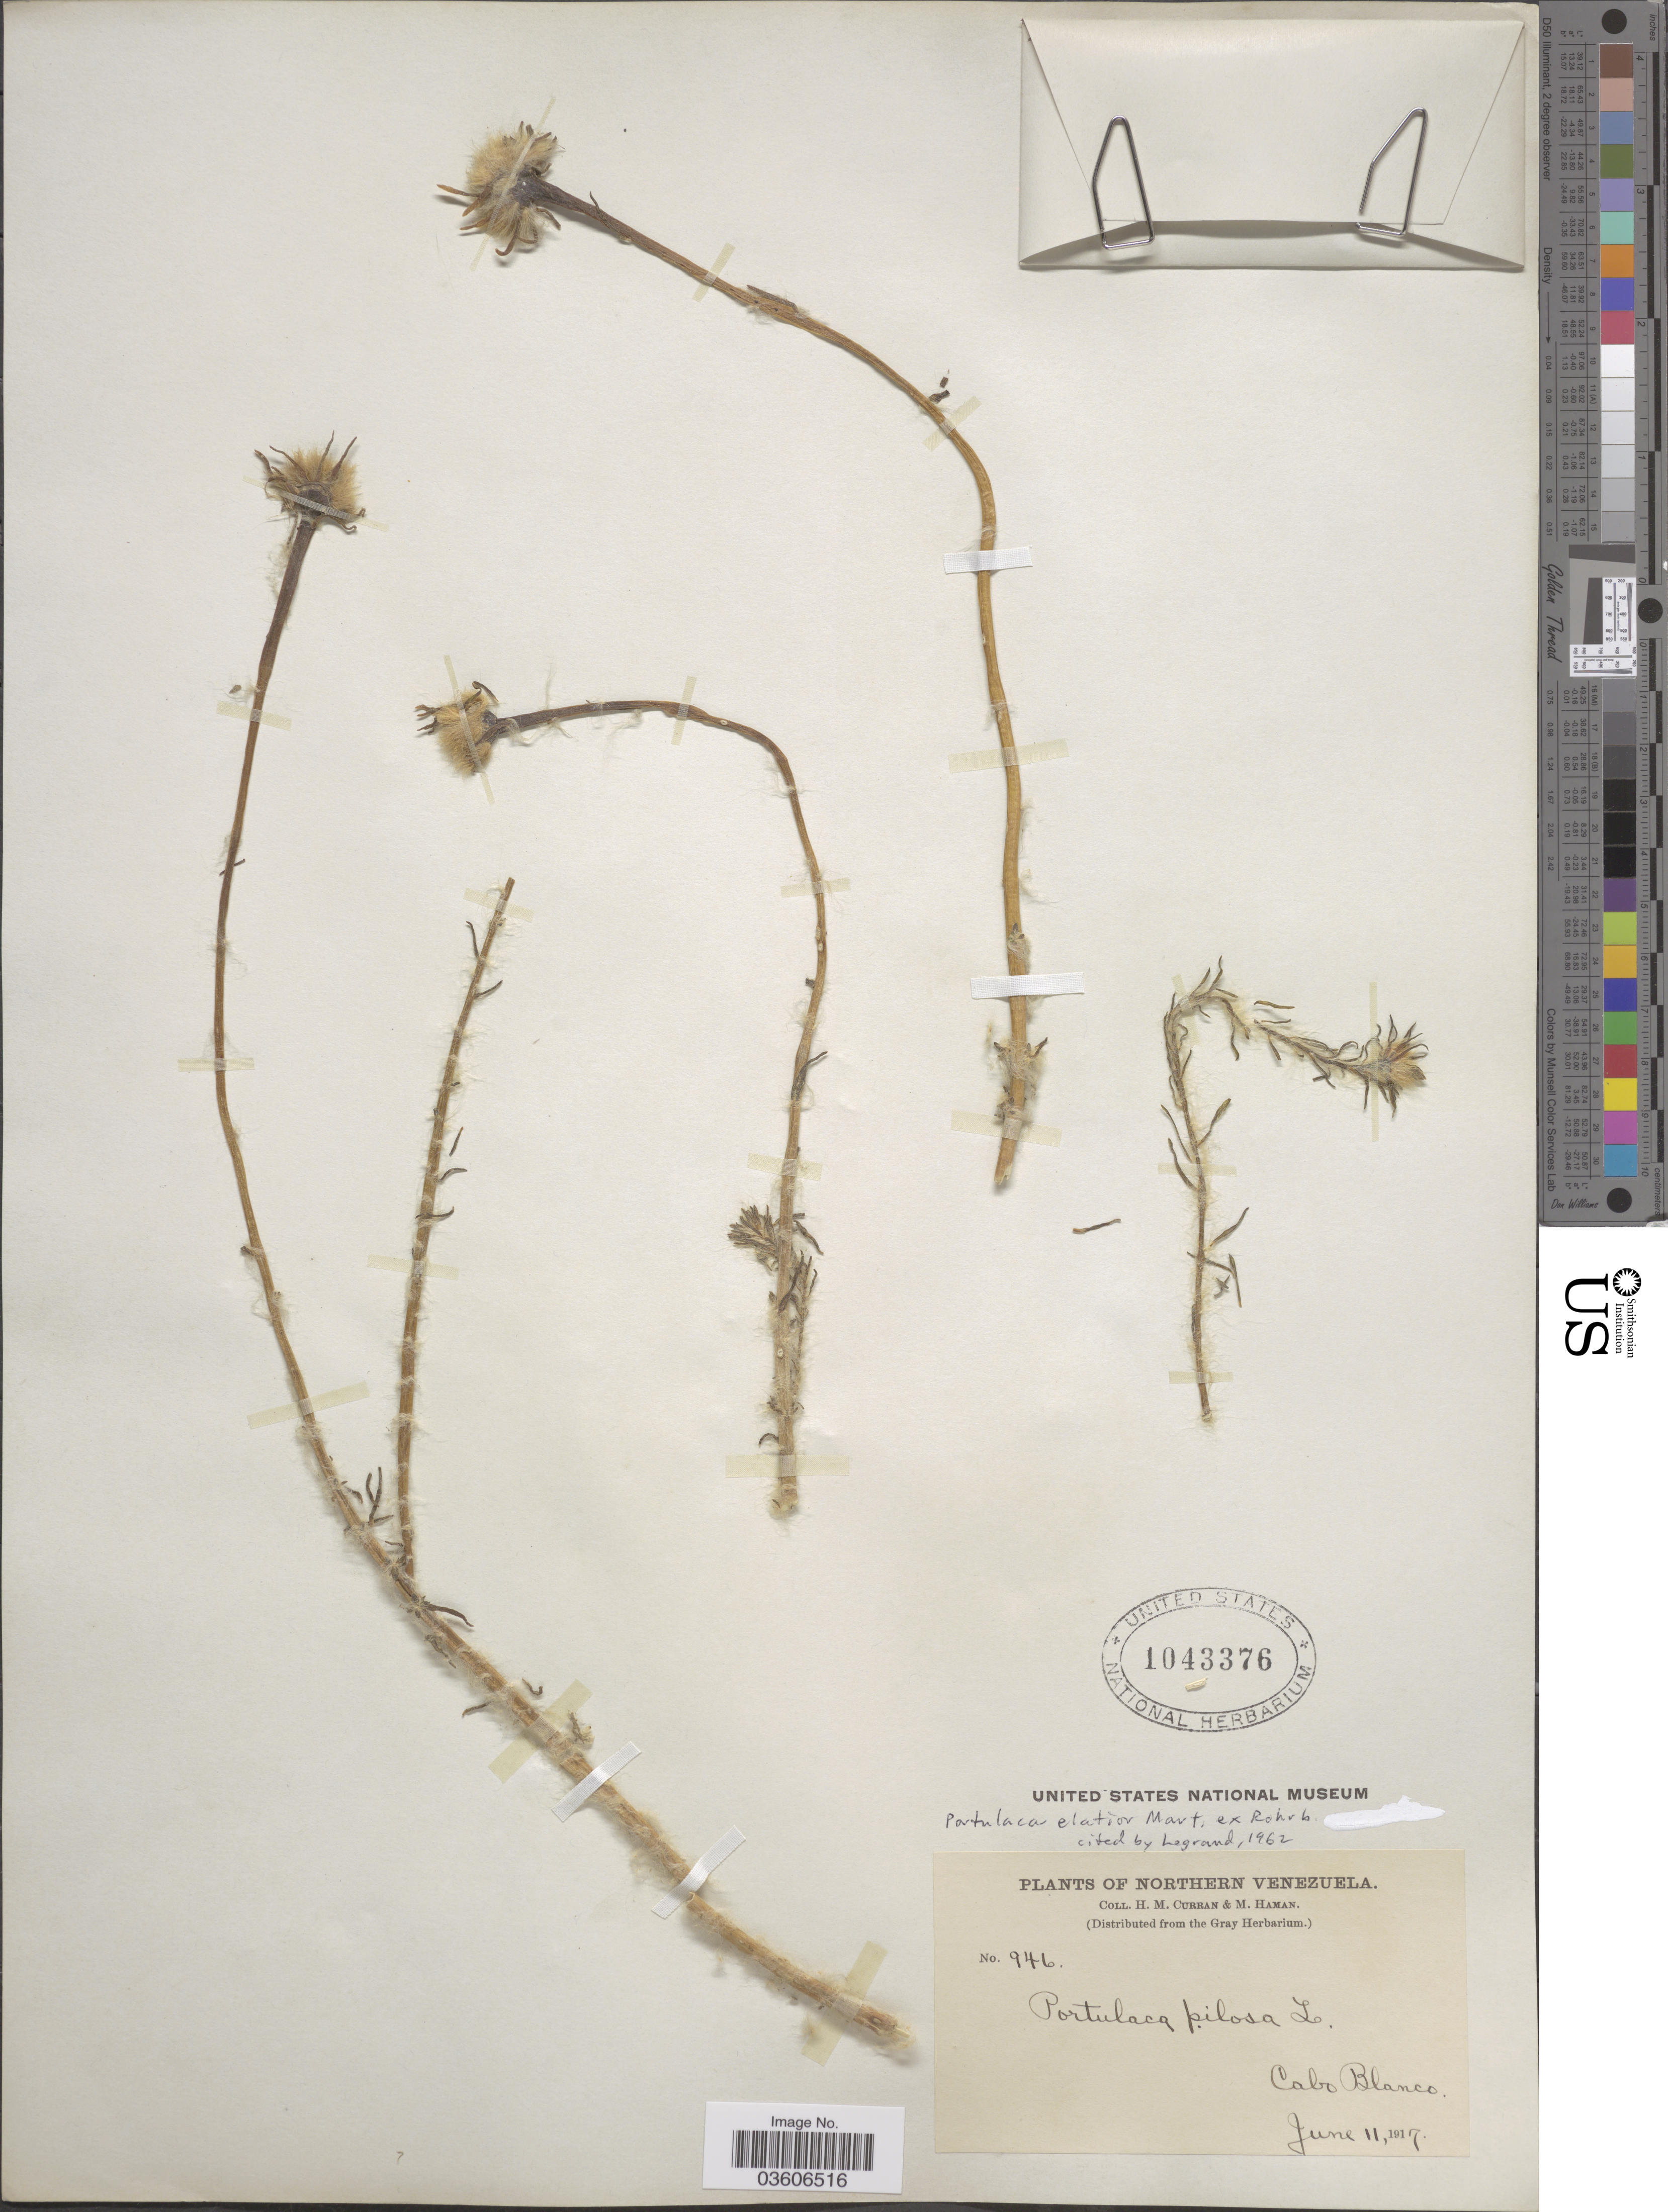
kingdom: Plantae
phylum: Tracheophyta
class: Magnoliopsida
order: Caryophyllales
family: Portulacaceae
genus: Portulaca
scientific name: Portulaca elatior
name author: Mart. ex Rohrb.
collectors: H. M. Curran & M. Haman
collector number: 946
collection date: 1917-06-11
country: Venezuela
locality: Northern Venezuela. Cabo Blanco.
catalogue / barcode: US 1043376